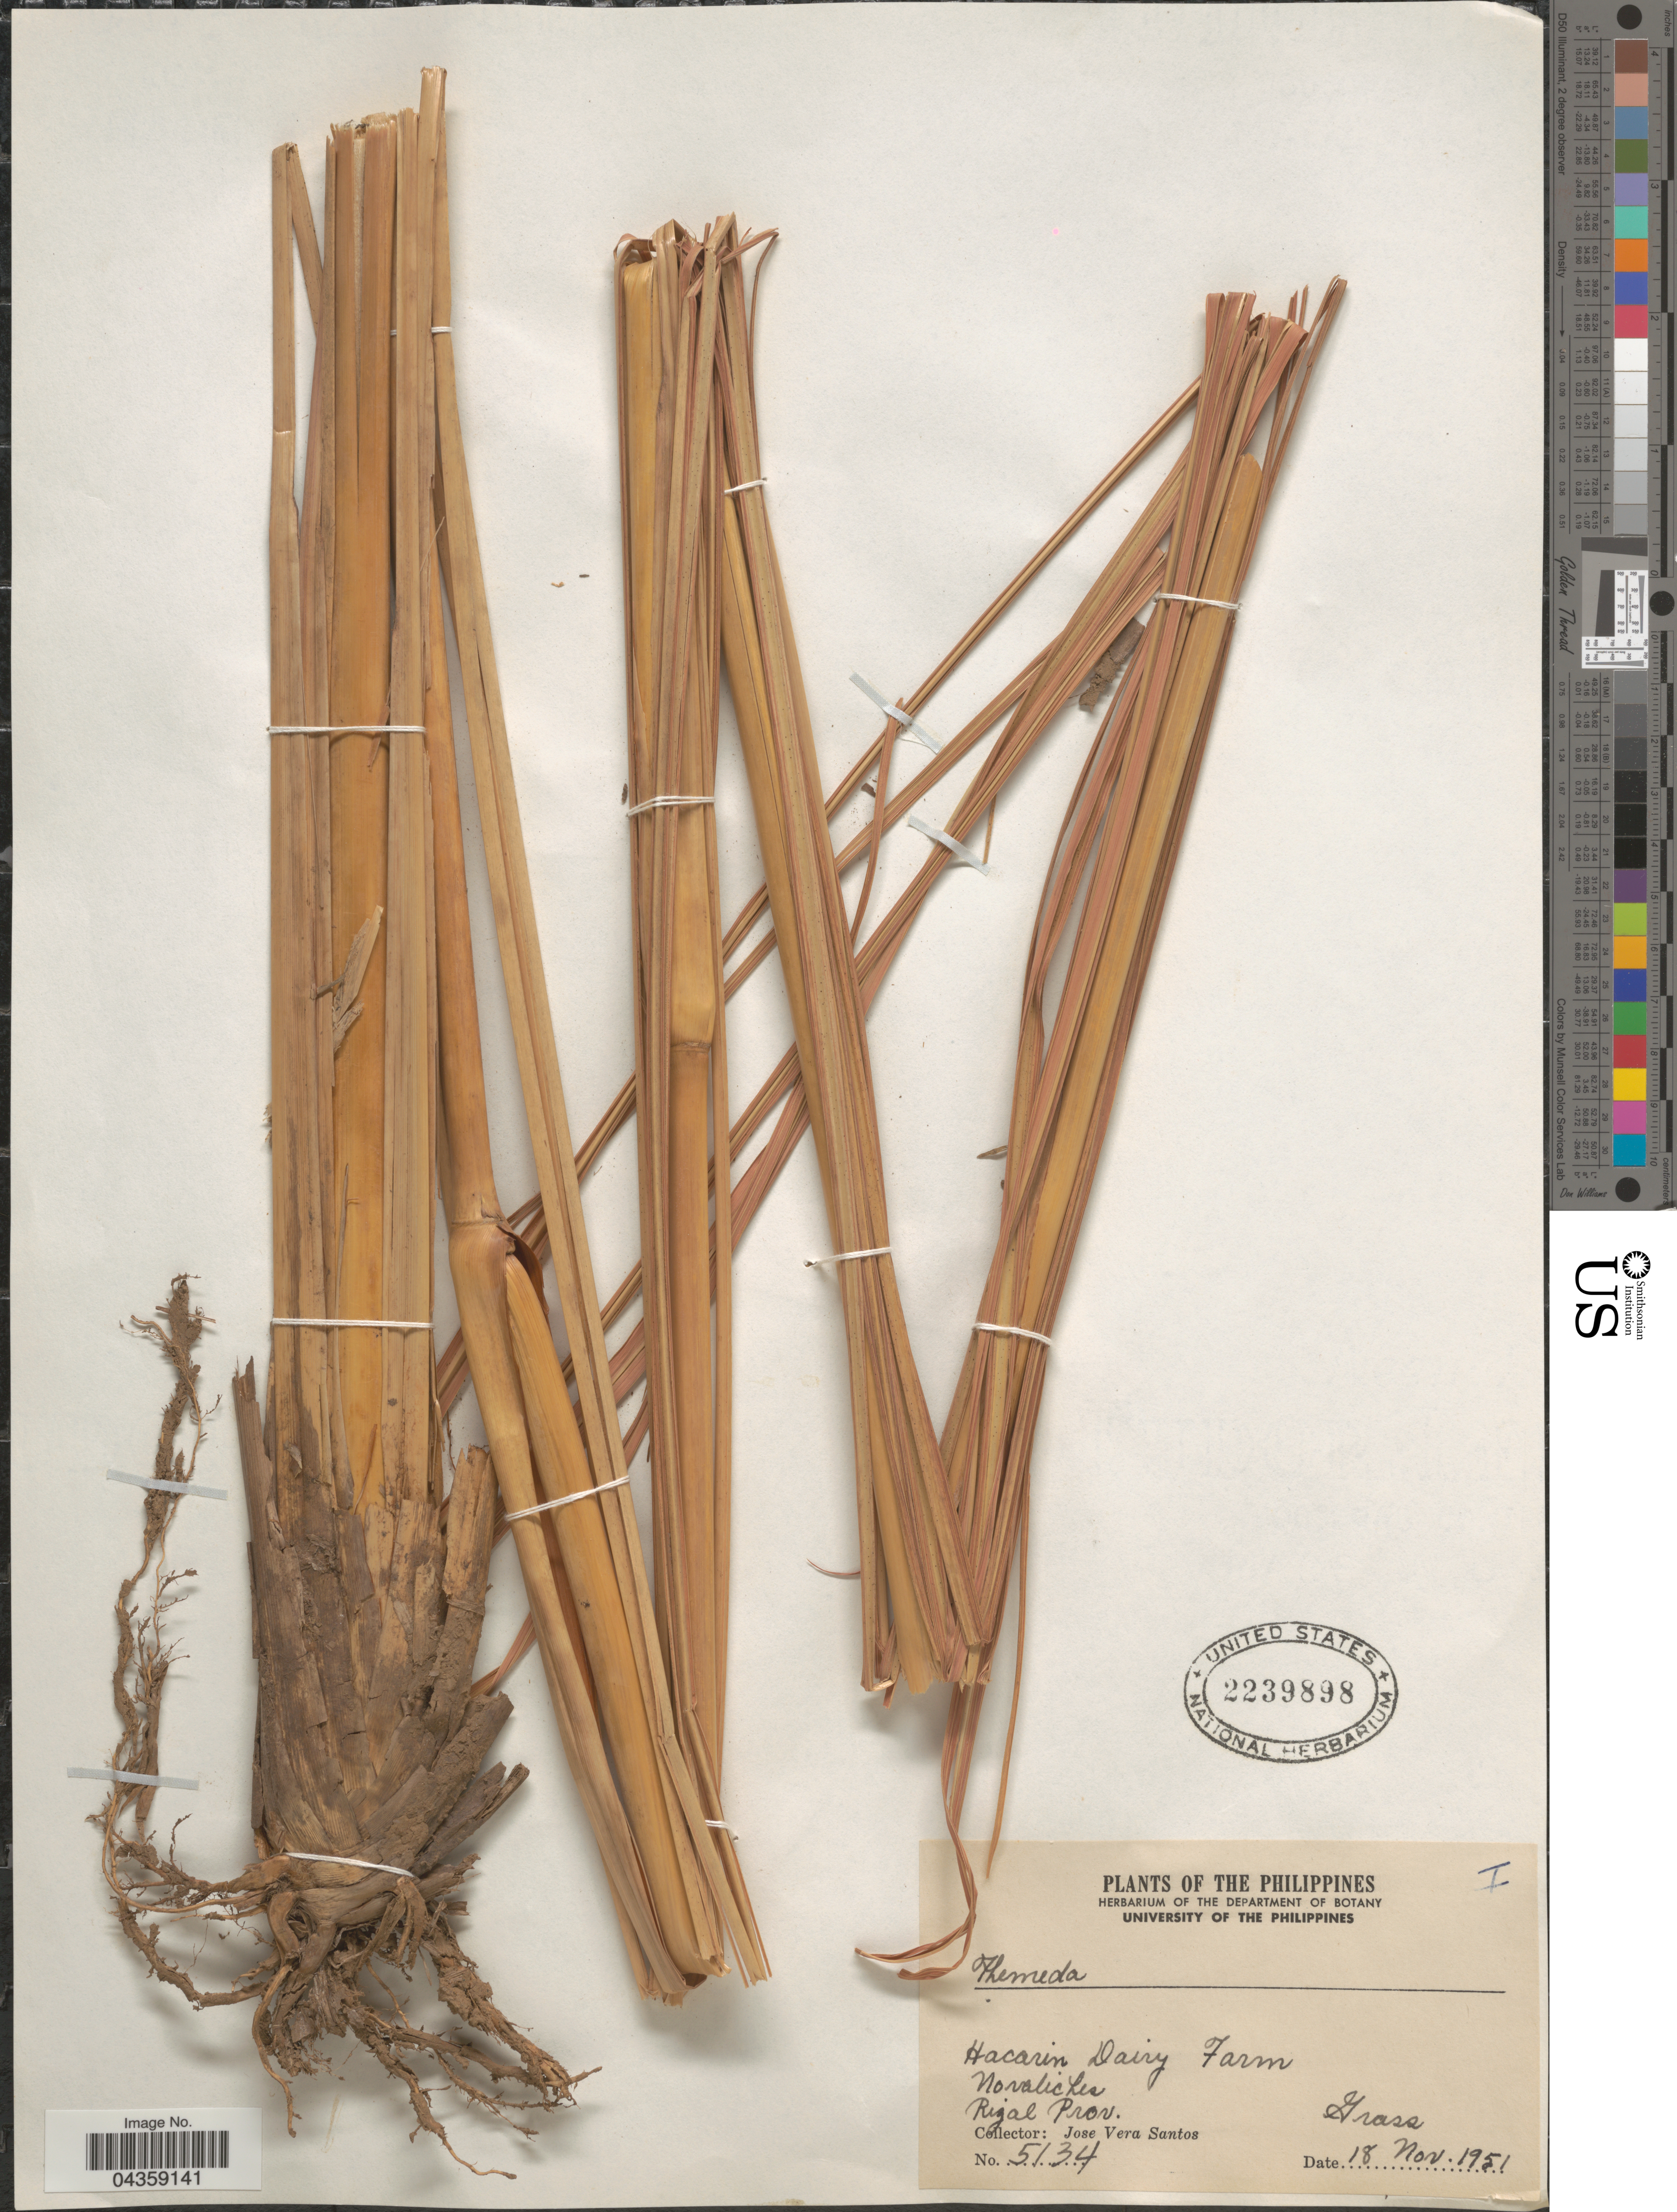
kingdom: Plantae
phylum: Tracheophyta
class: Liliopsida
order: Poales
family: Poaceae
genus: Themeda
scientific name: Themeda sp.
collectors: J. V. Santos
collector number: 5134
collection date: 1951-11-18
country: Philippines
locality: Hacarin Dairy Farm. Novaliches. Rizal Prov.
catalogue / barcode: US 2239898